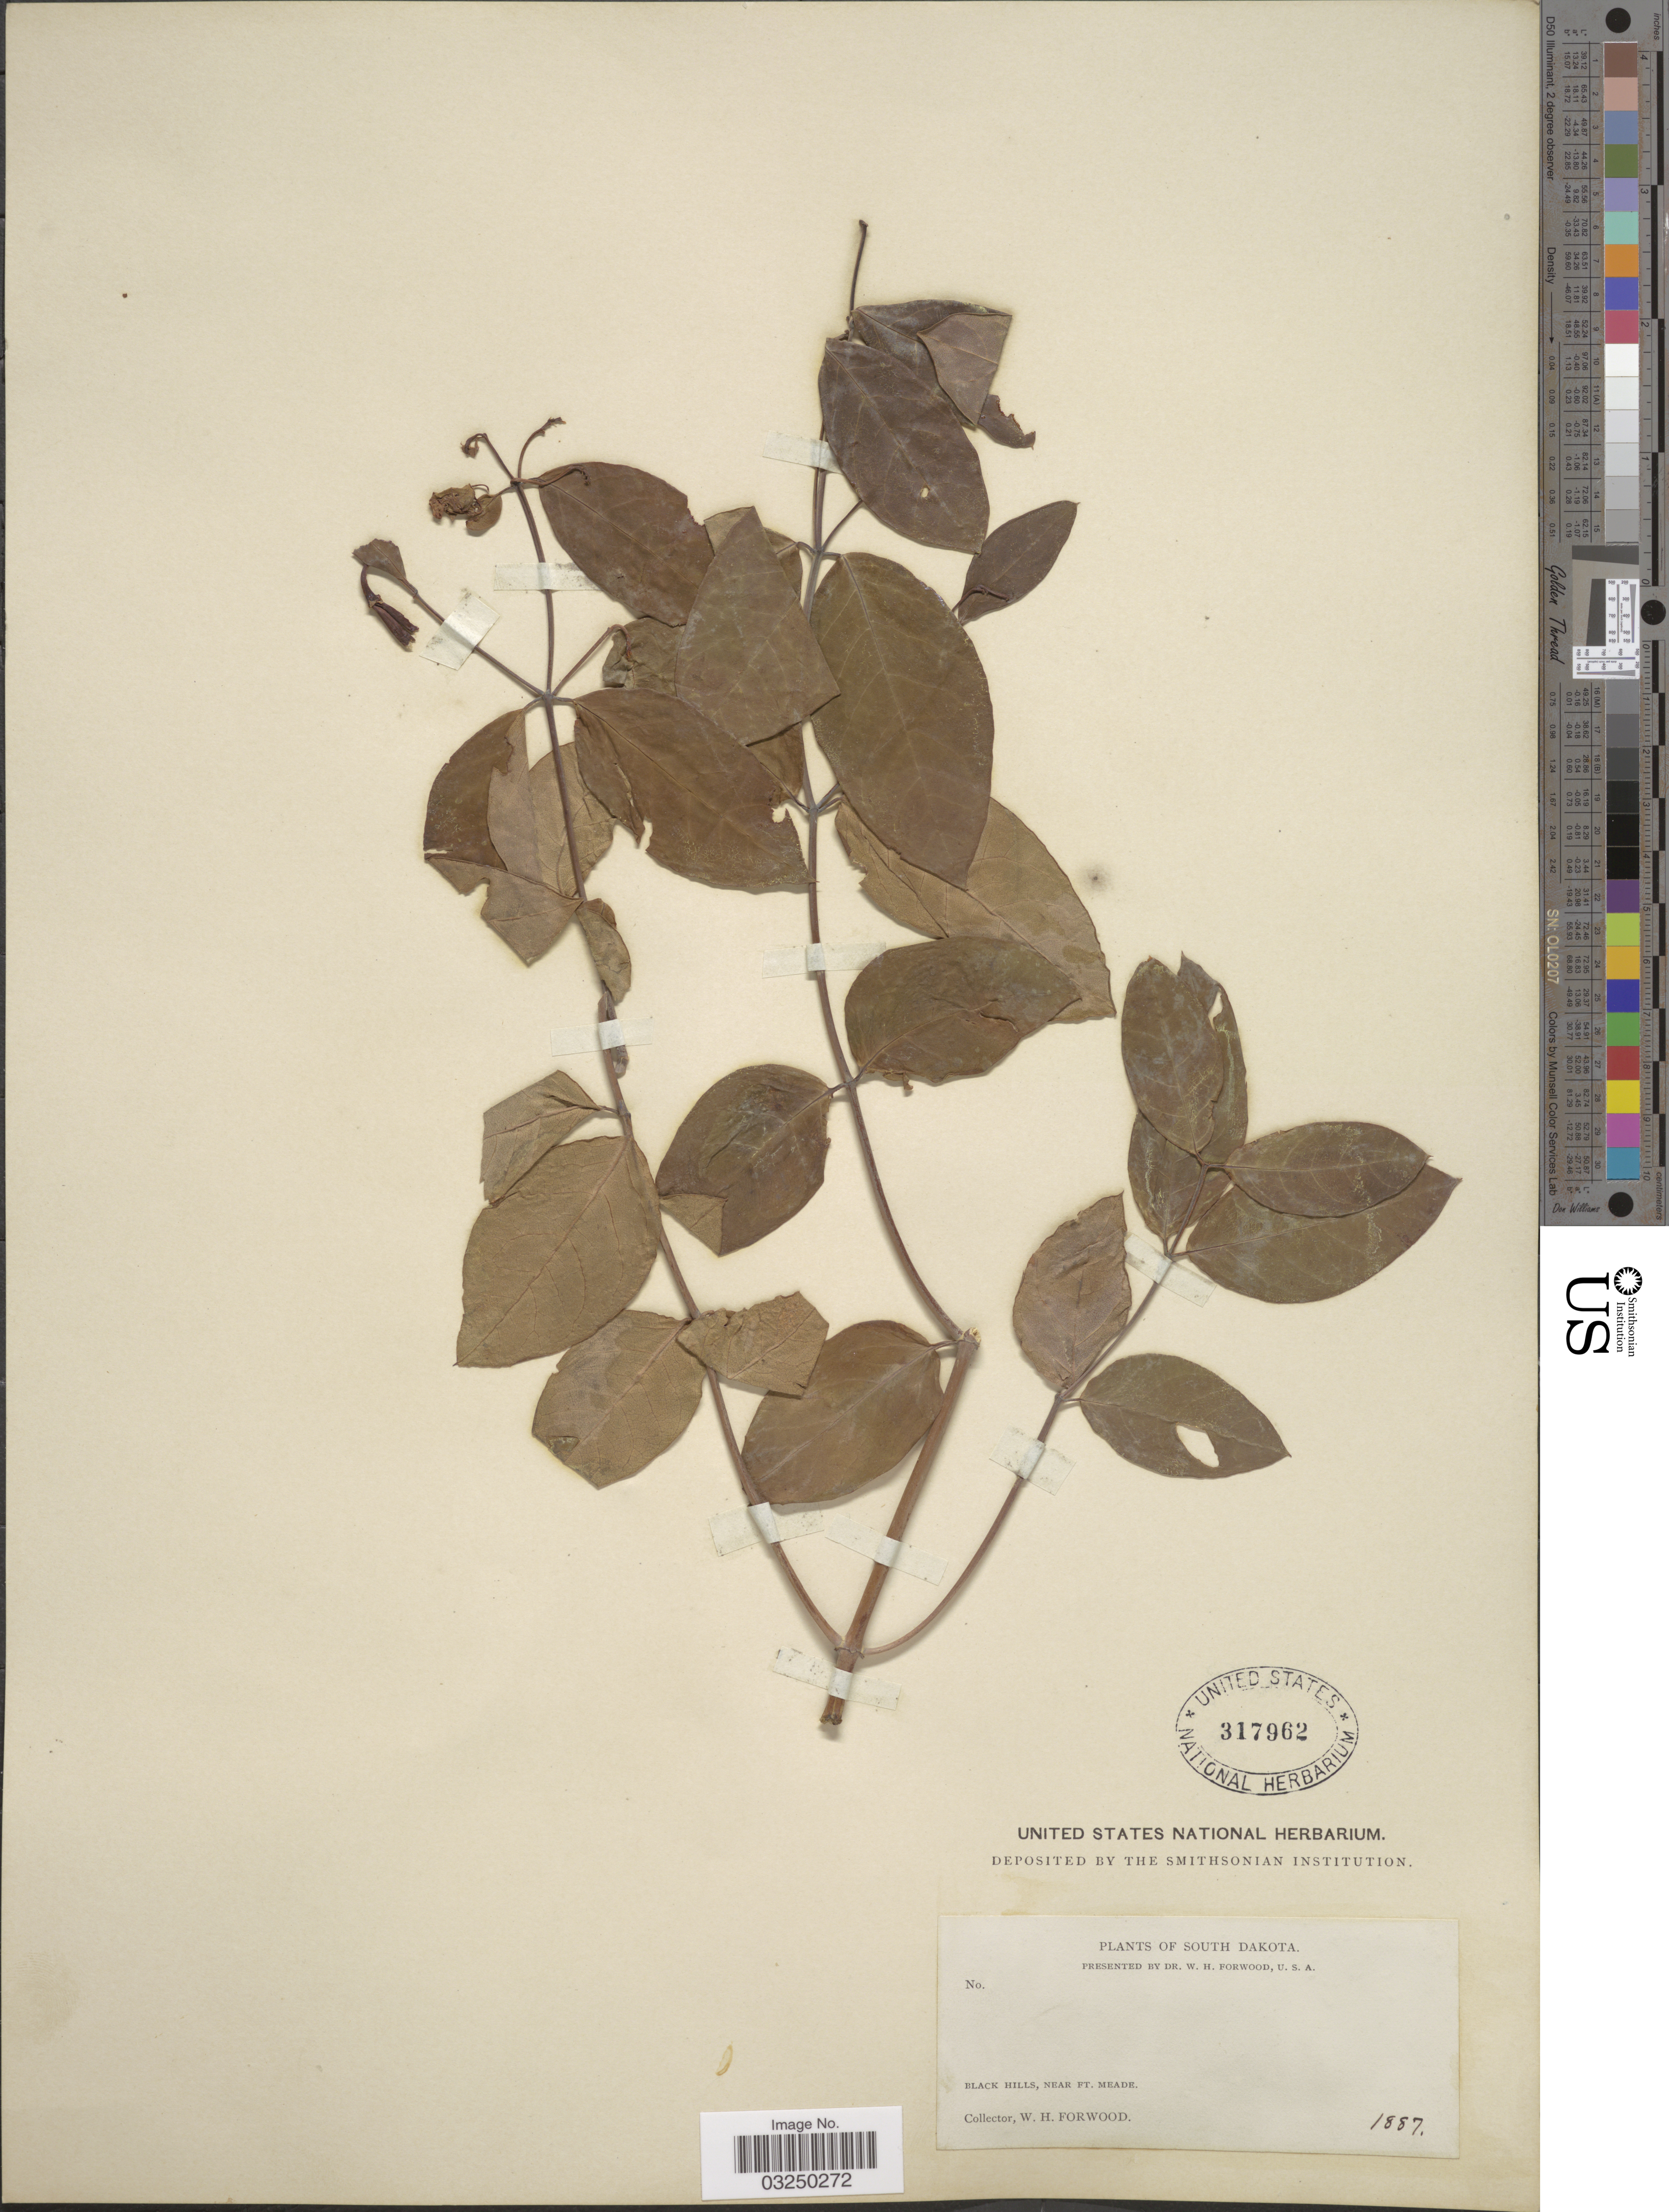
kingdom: Plantae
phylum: Tracheophyta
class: Magnoliopsida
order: Gentianales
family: Apocynaceae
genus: Apocynum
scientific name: Apocynum sp.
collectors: W. Forwood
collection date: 1887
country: United States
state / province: South Dakota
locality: Black Hills, near Ft. Meade.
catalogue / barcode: US 317962